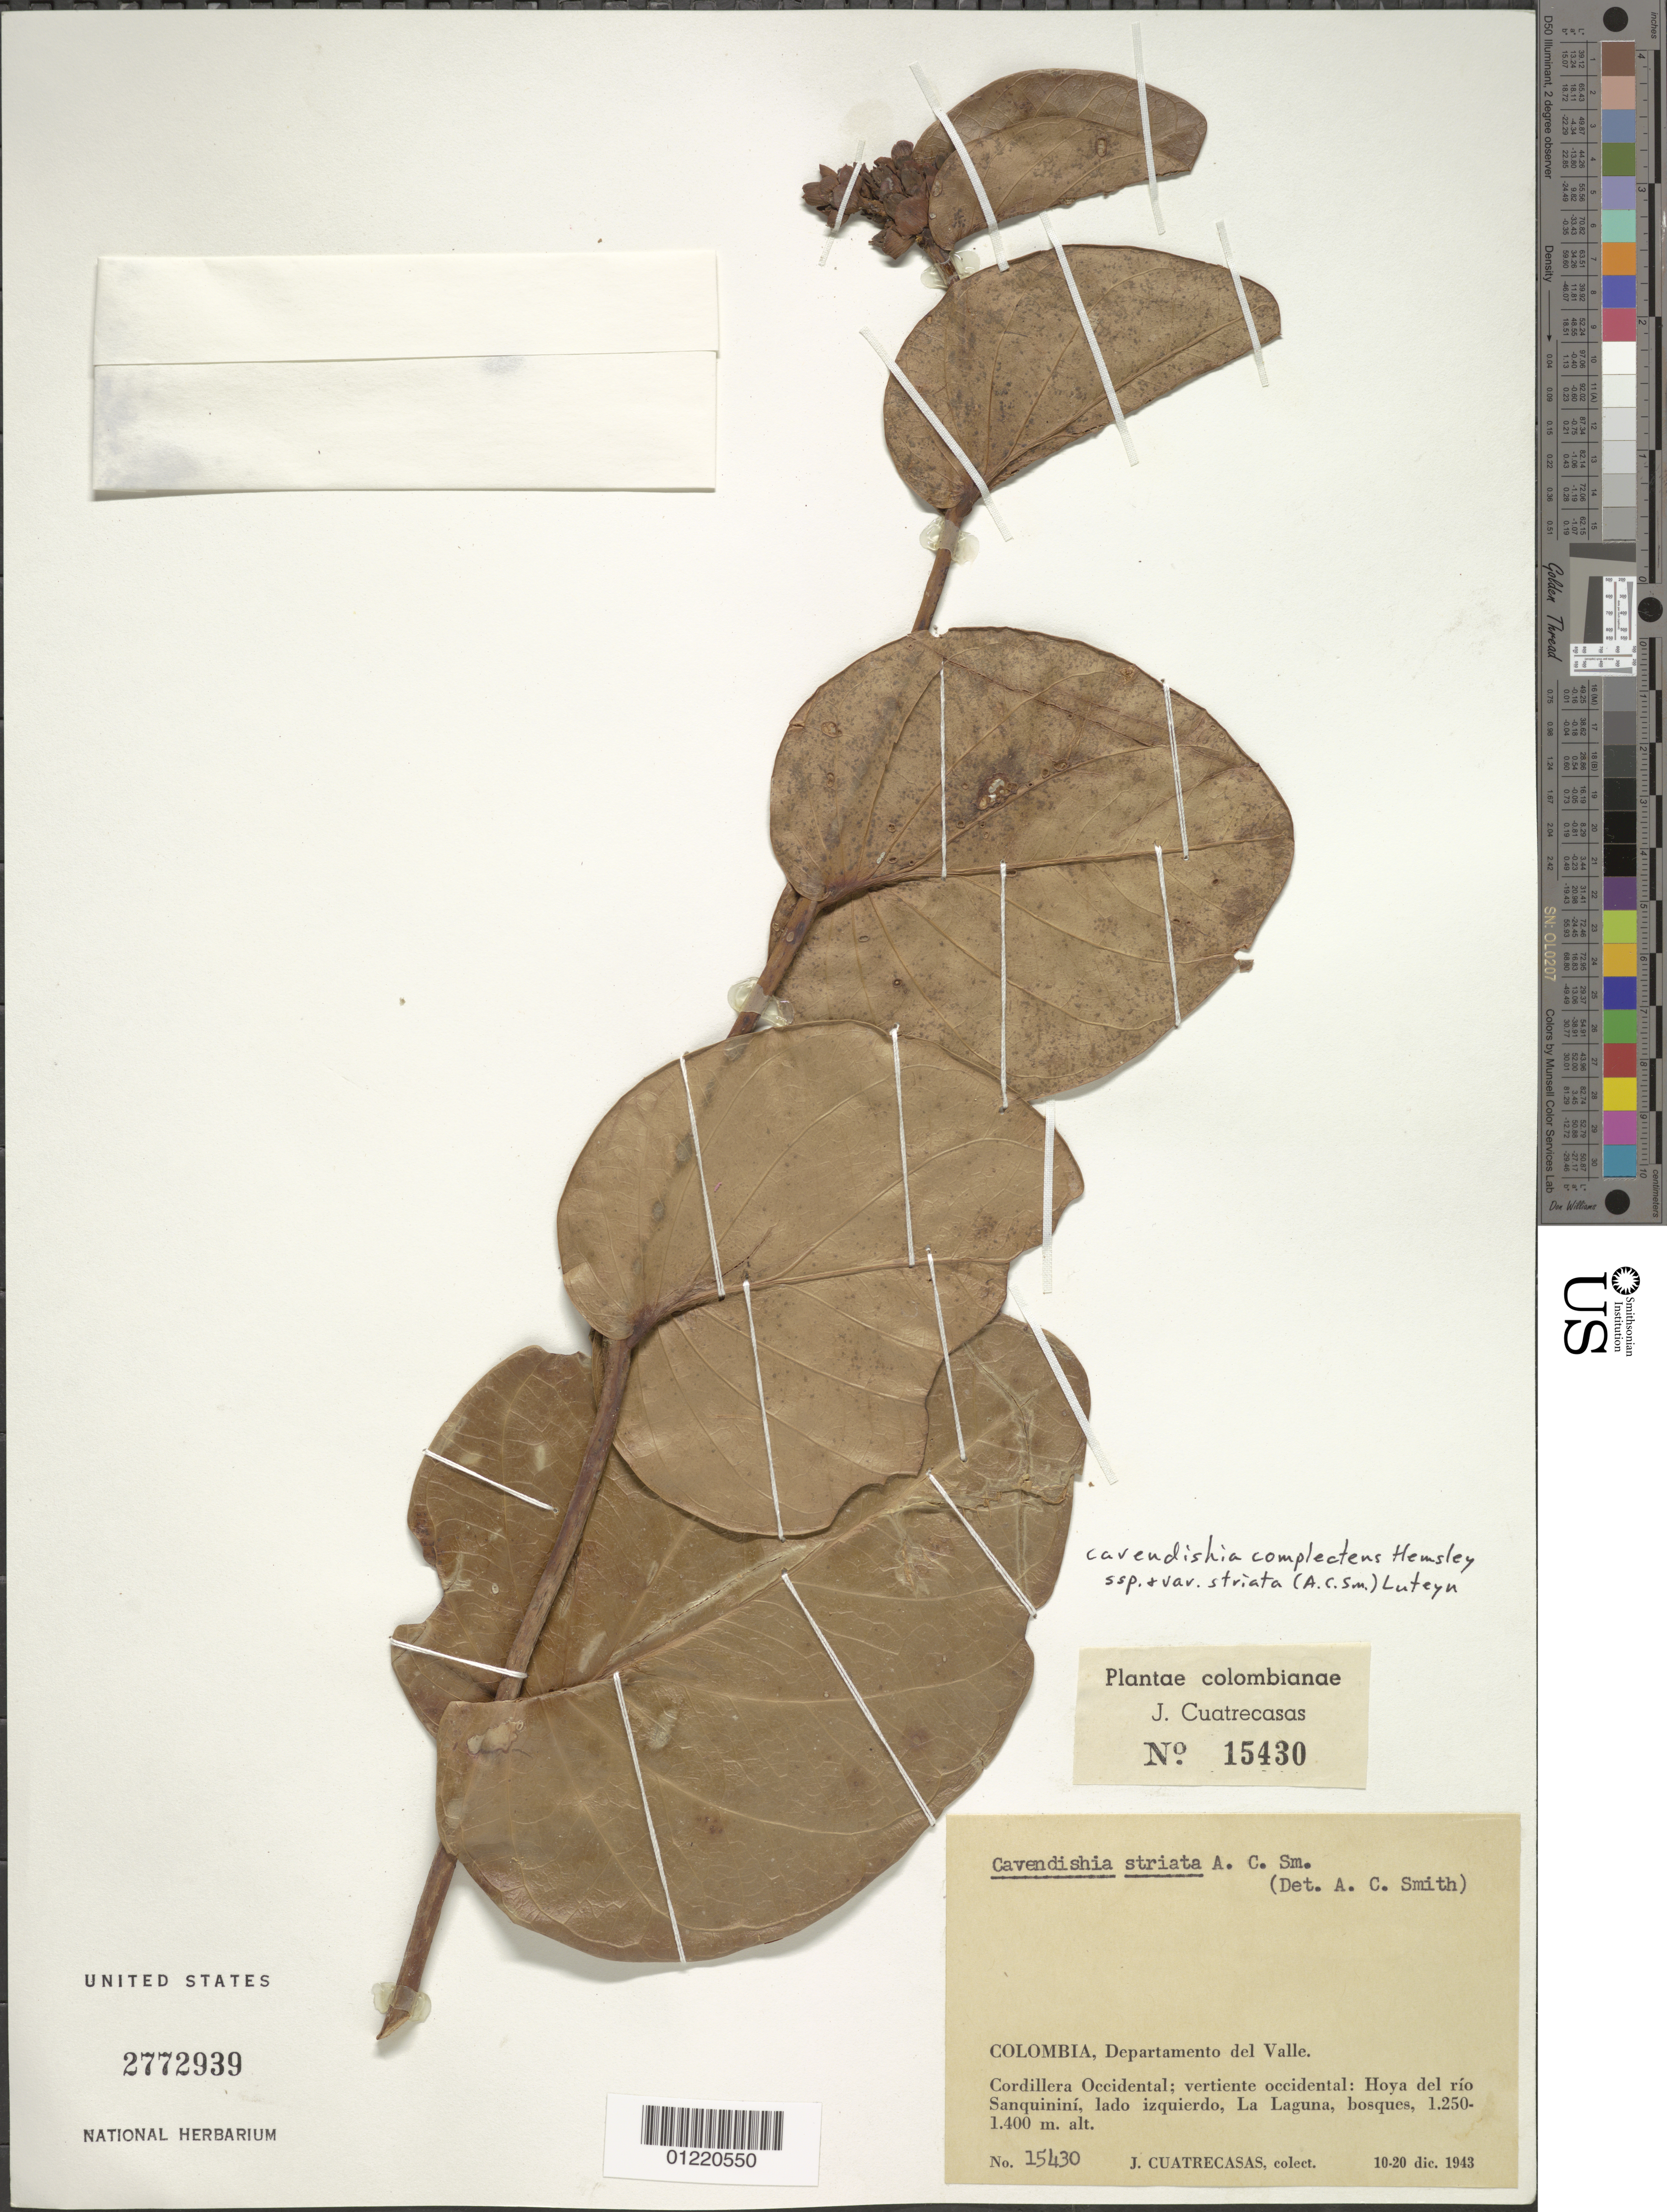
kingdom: Plantae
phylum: Tracheophyta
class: Magnoliopsida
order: Ericales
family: Ericaceae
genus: Cavendishia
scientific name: Cavendishia complectens subsp. striata var. striata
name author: (A.C. Sm.) Luteyn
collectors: J. Cuatrecasas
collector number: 15430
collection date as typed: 10-20 Dec 1943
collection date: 1943-12-10/1943-12-20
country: Colombia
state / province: Valle del Cauca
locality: Cordillera Oriental; vertiente occidental: Hoya del río Sanjuniquín, lado izquerdo, La Laguna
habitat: bosques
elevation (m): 1250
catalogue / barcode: US 2772939